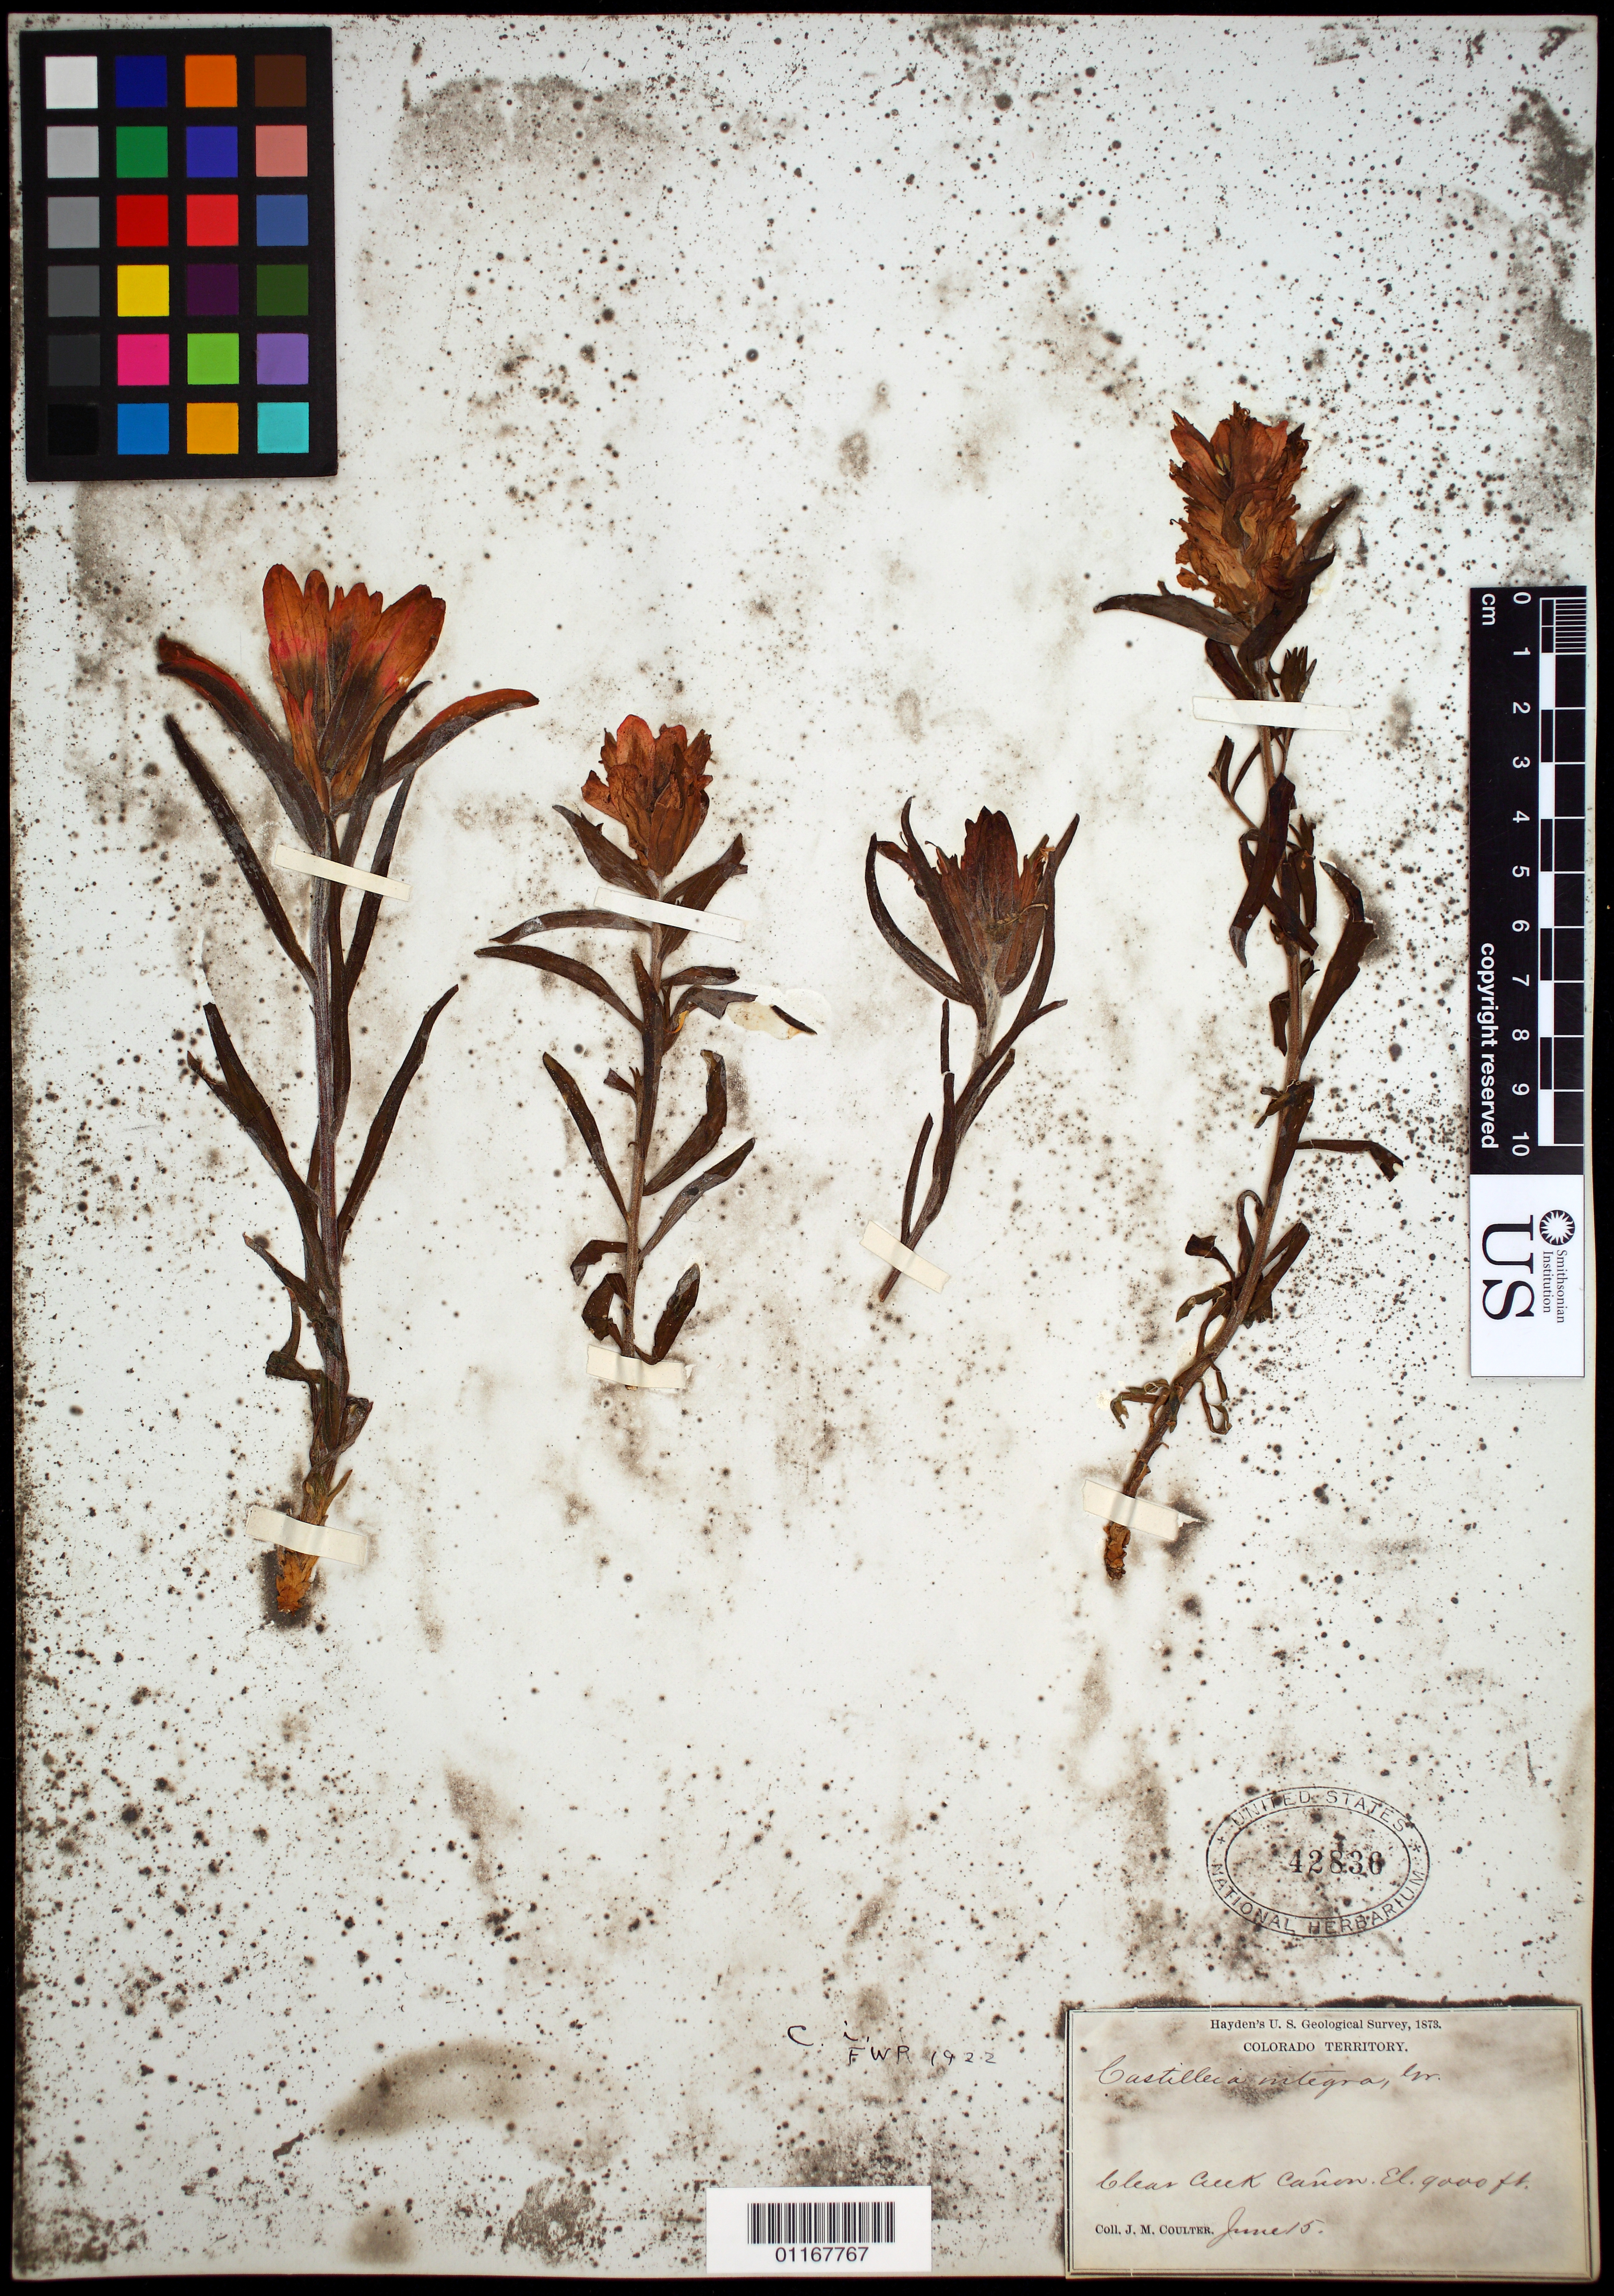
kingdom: Plantae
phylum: Tracheophyta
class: Magnoliopsida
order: Lamiales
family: Orobanchaceae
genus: Castilleja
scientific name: Castilleja integra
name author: A. Gray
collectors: J. M. Coulter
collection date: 1873-06-15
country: United States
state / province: Colorado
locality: Clear Creek Canyon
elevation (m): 2743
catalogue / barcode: US 42836